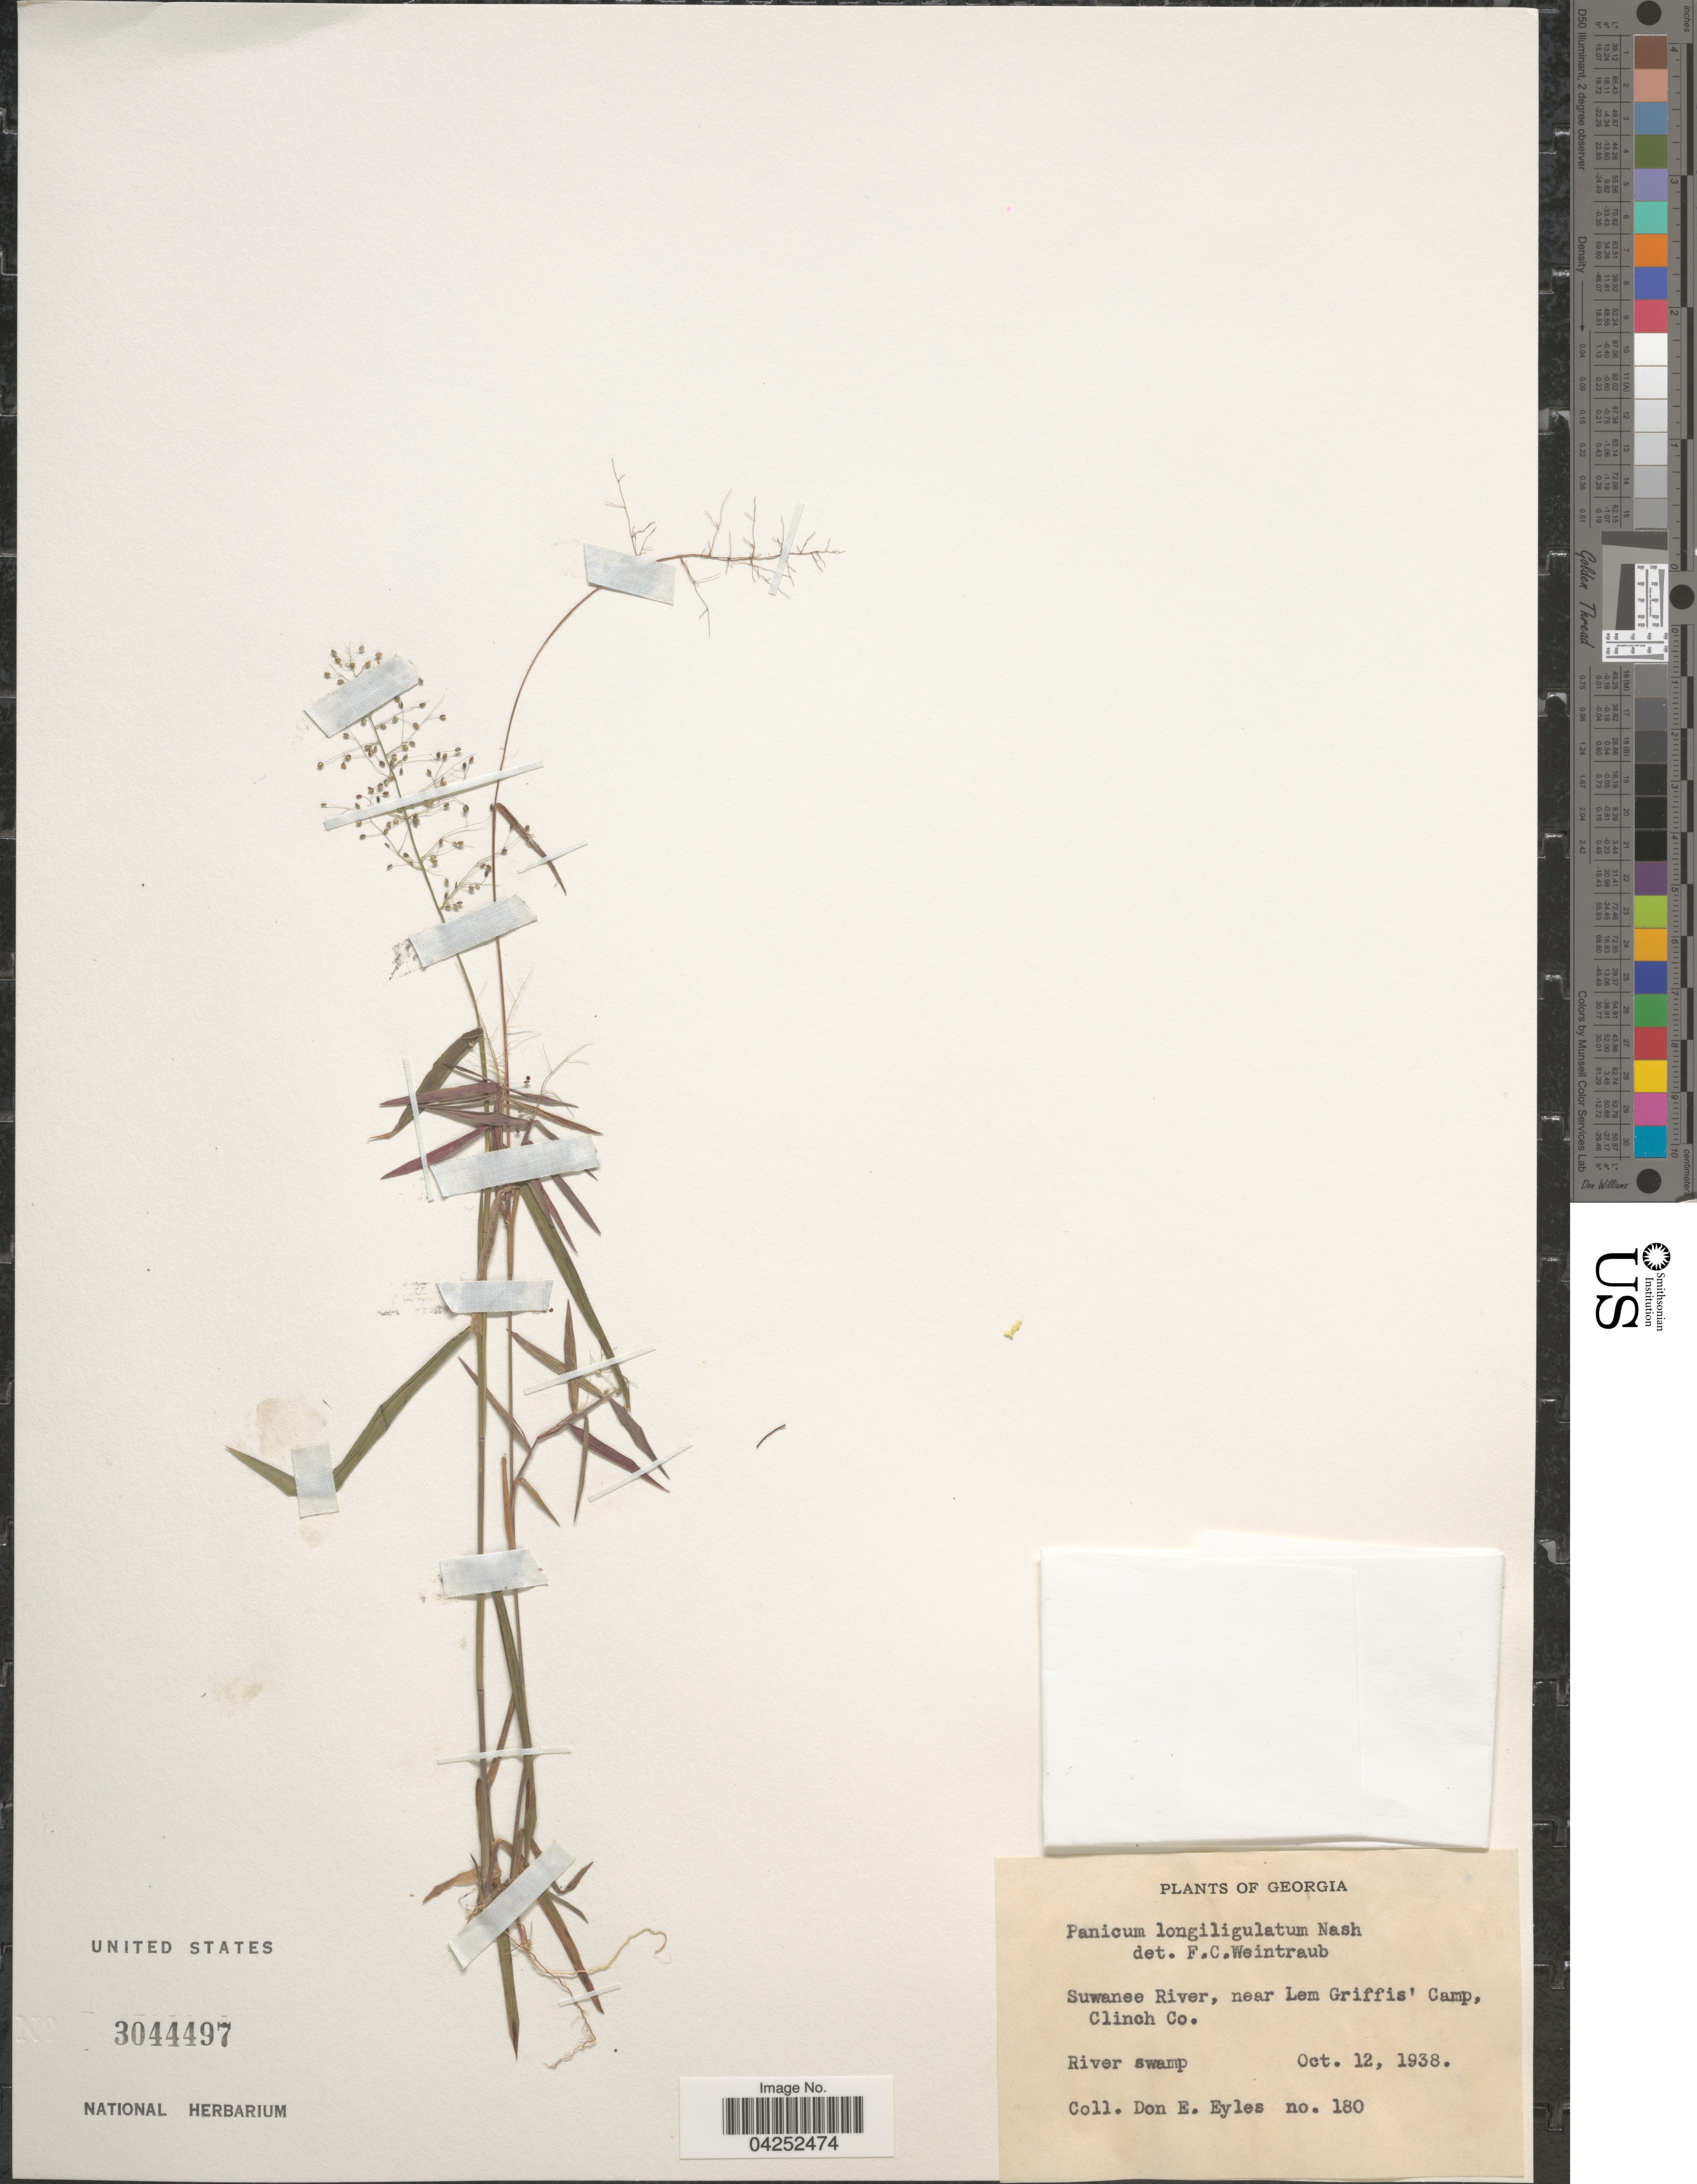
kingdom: Plantae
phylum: Tracheophyta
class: Liliopsida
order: Poales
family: Poaceae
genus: Dichanthelium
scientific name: Dichanthelium bicknellii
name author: (Nash) LeBlond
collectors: D. Eyles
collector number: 180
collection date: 1938-10-12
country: United States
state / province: Georgia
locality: Suwanee River, near Lem Griffis' Camp, Clinch Co.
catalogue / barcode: US 3044497